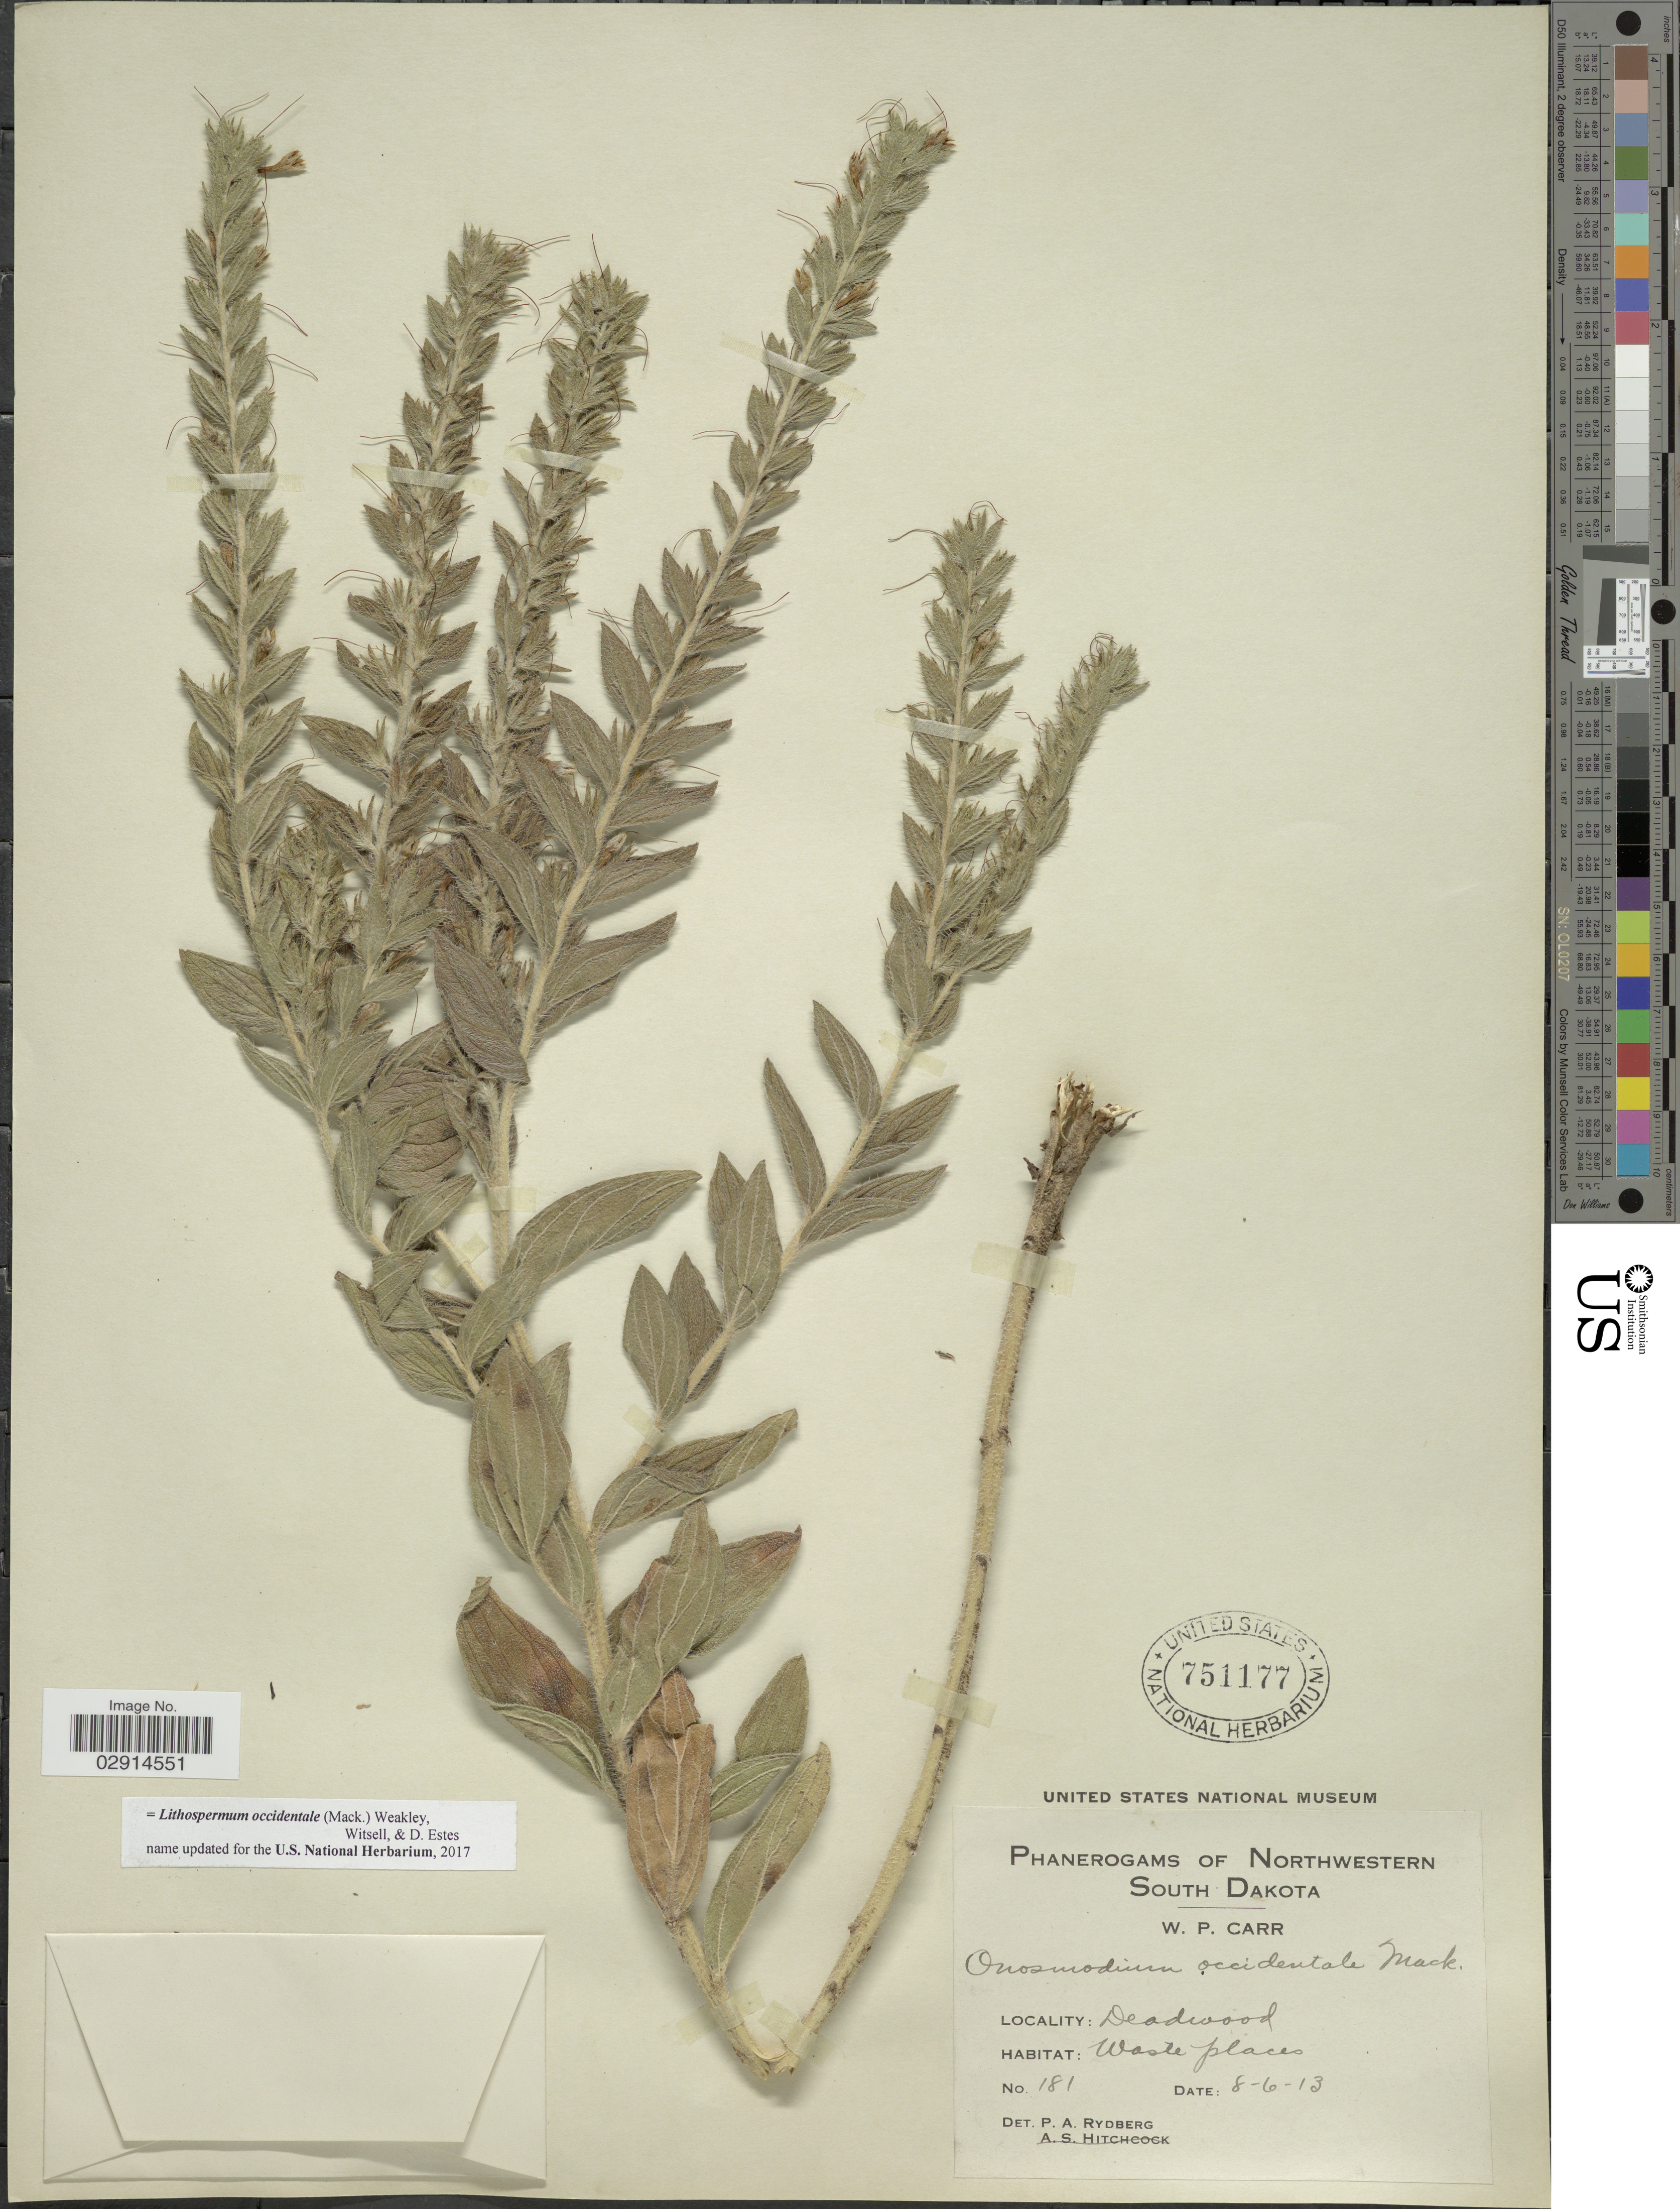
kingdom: Plantae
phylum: Tracheophyta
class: Magnoliopsida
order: Boraginales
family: Boraginaceae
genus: Lithospermum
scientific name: Lithospermum occidentale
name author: (Mack.) Weakley et al.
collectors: W. Carr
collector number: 181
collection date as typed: Transcribed d/m/y: 6/8/13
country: United States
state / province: South Dakota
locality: Northwestern.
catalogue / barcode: US 751177